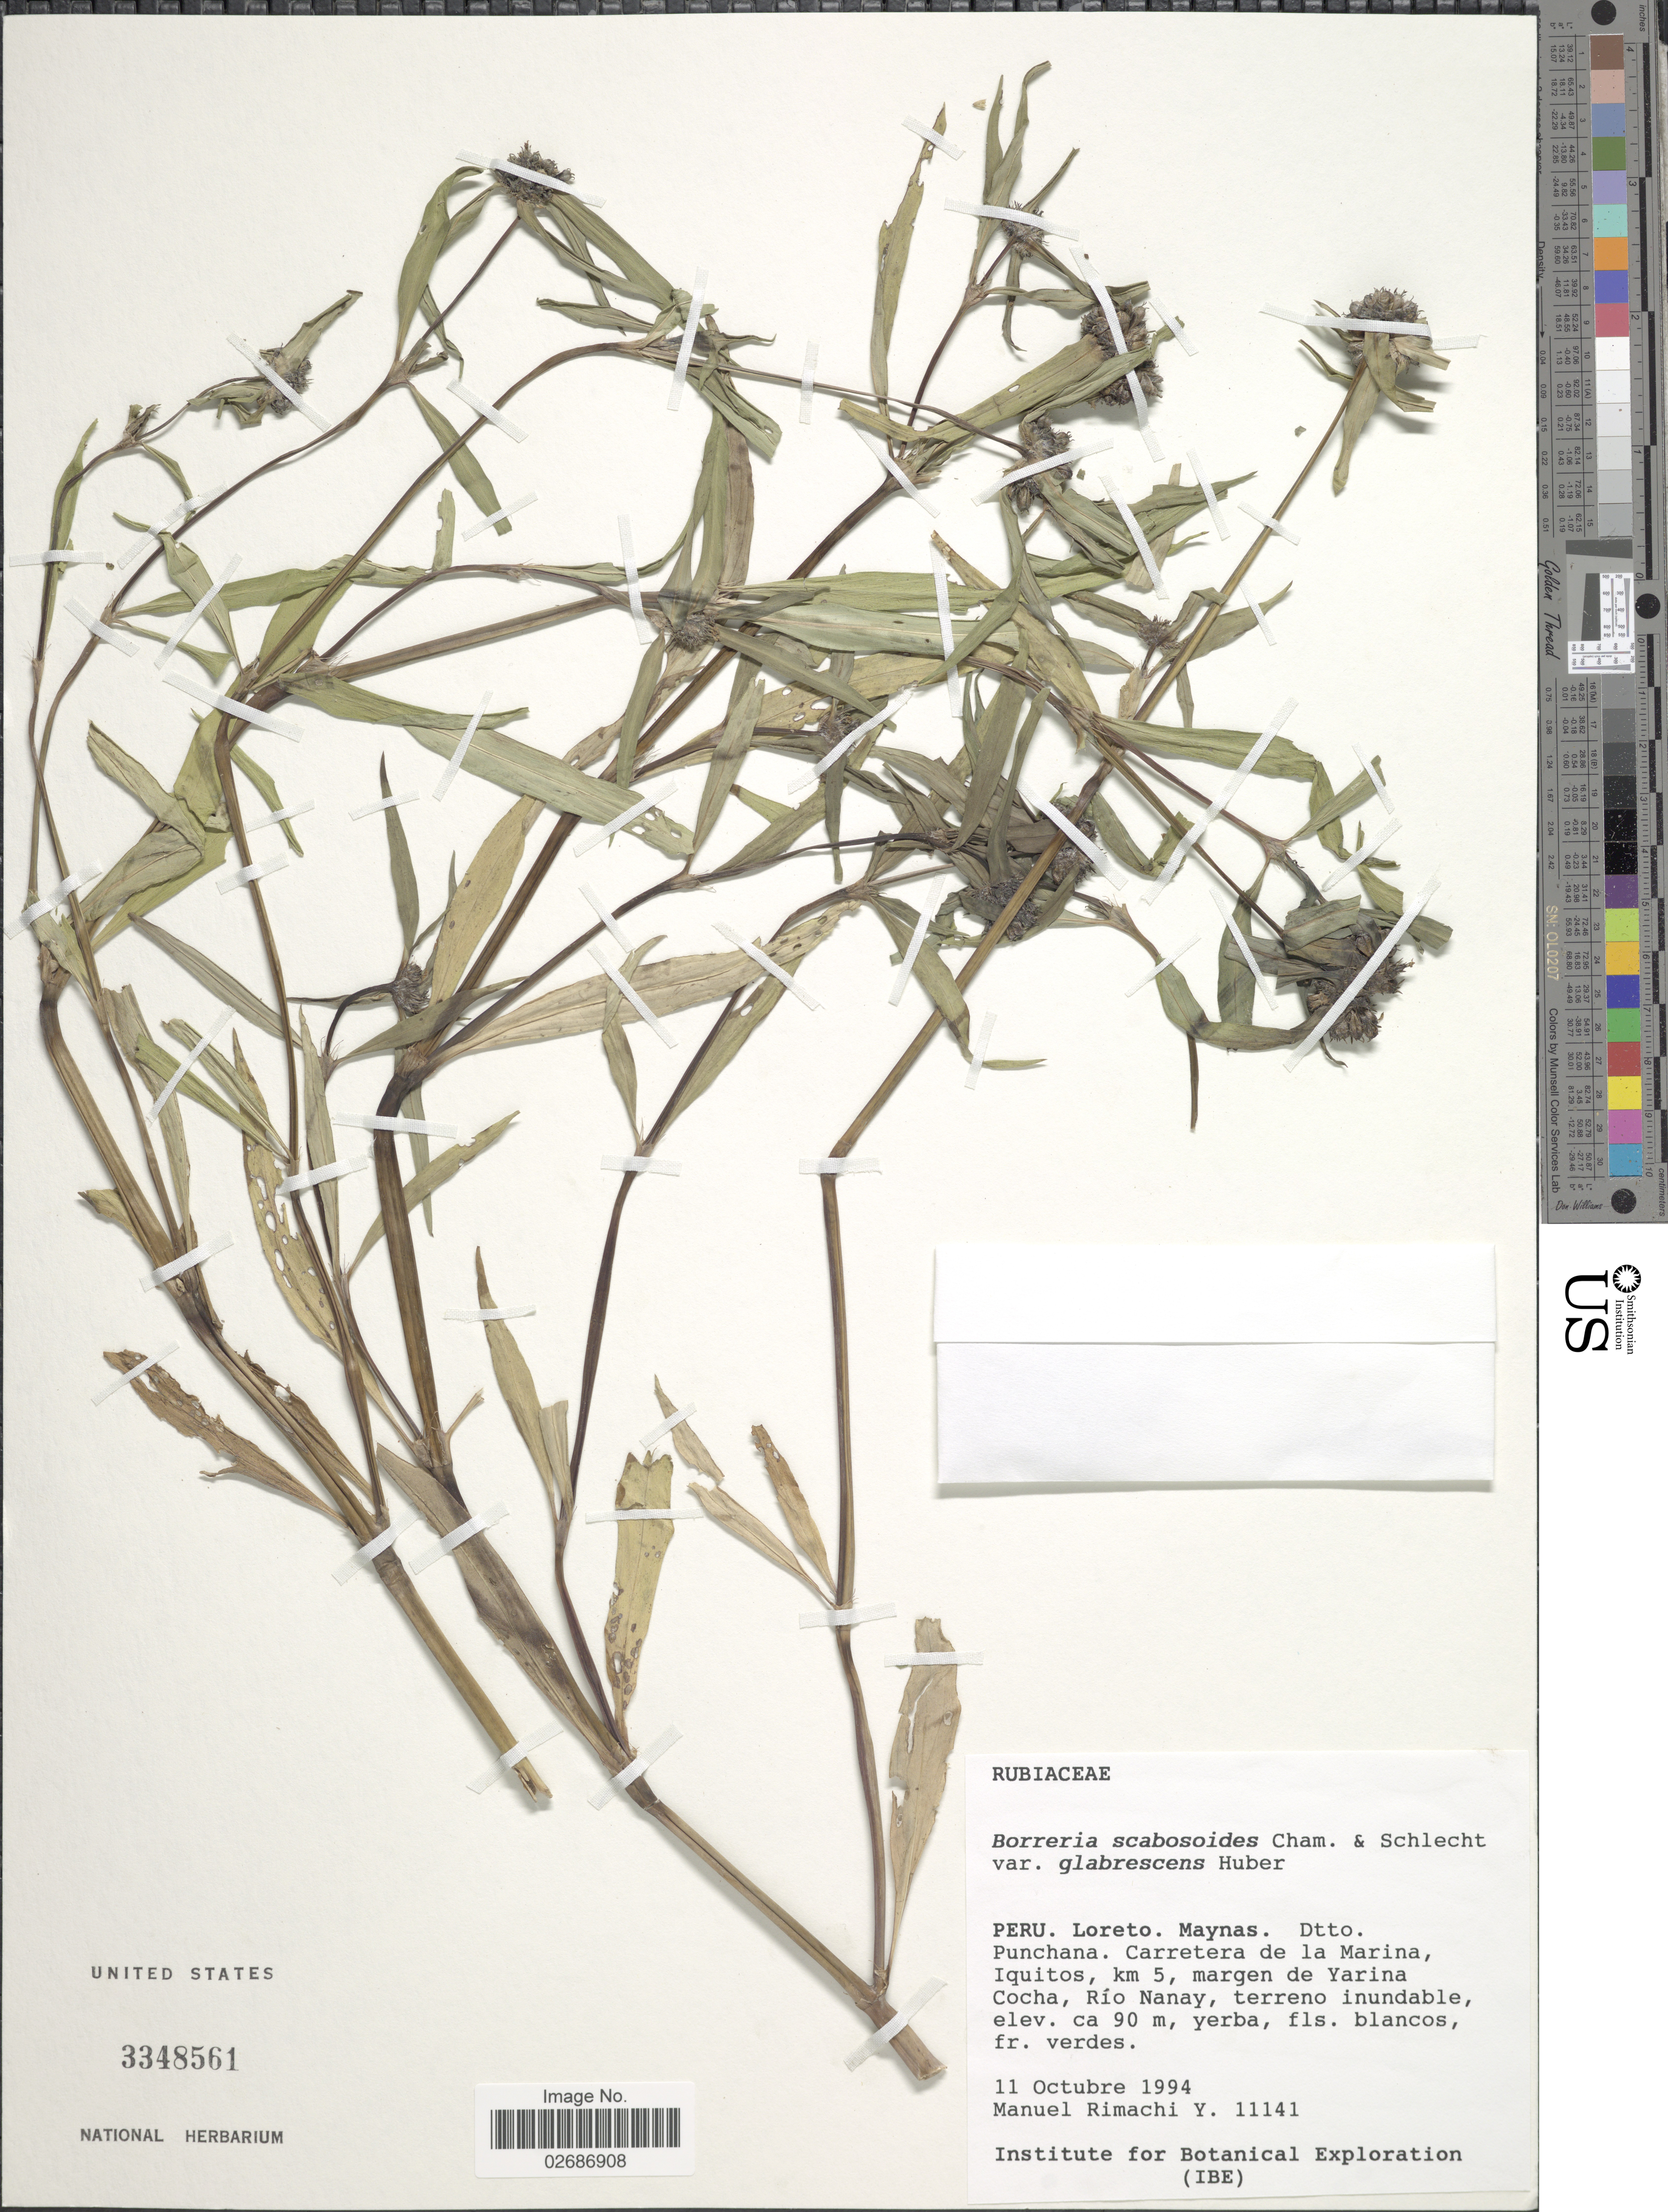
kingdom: Plantae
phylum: Tracheophyta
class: Magnoliopsida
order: Gentianales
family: Rubiaceae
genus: Borreria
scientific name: Borreria scabiosoides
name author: Cham. & Schltdl.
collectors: M. Rimachi Y.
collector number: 11141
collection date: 1994-10-11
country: Peru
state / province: Loreto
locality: Maynas, Dtto. Punchana, Carretera de la Marina, Iquitos, km 5, margen de Yarina Cocha, Rio Nanay, terreno inundable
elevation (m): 90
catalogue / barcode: US 3348561